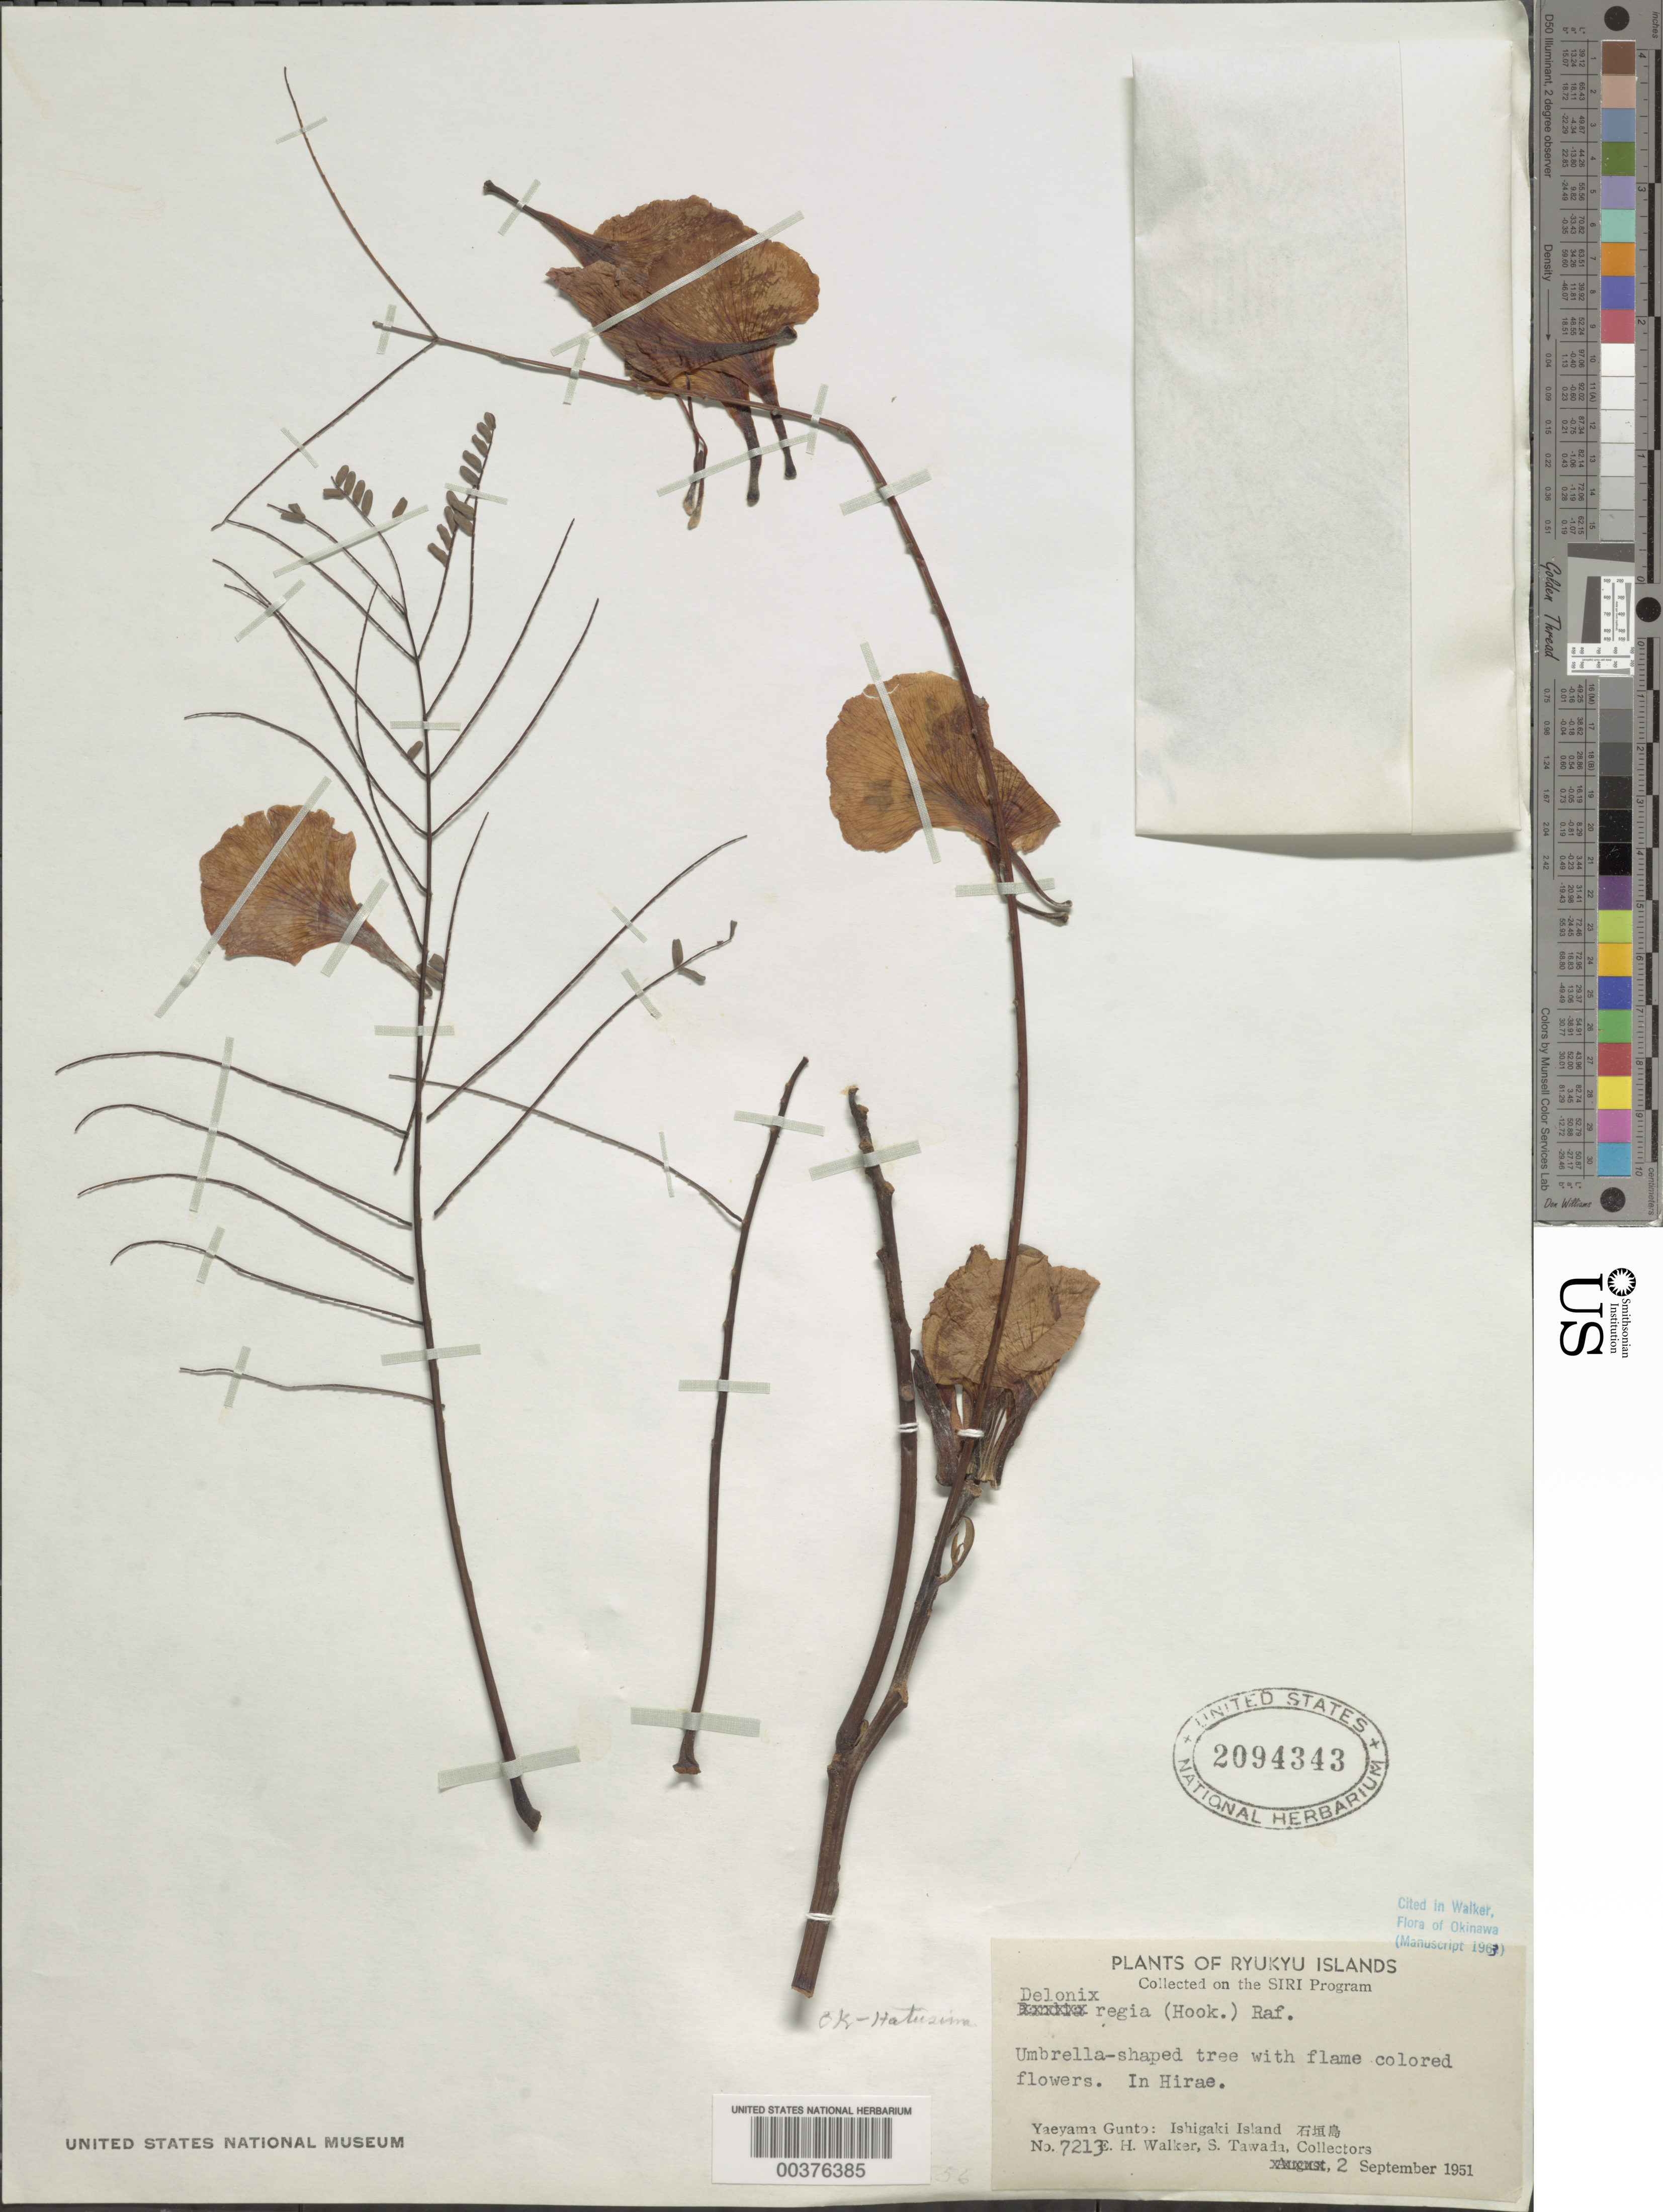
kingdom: Plantae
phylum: Tracheophyta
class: Magnoliopsida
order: Fabales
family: Fabaceae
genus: Delonix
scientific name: Delonix regia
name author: (Bojer ex Hook.) Raf.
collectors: H. Walker & S. Tawada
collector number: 7213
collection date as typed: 02 Sep 1951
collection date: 1951-09-02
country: Japan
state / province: Okinawa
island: Ishigaki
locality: Yaeyama Gunto.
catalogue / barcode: US 2094343